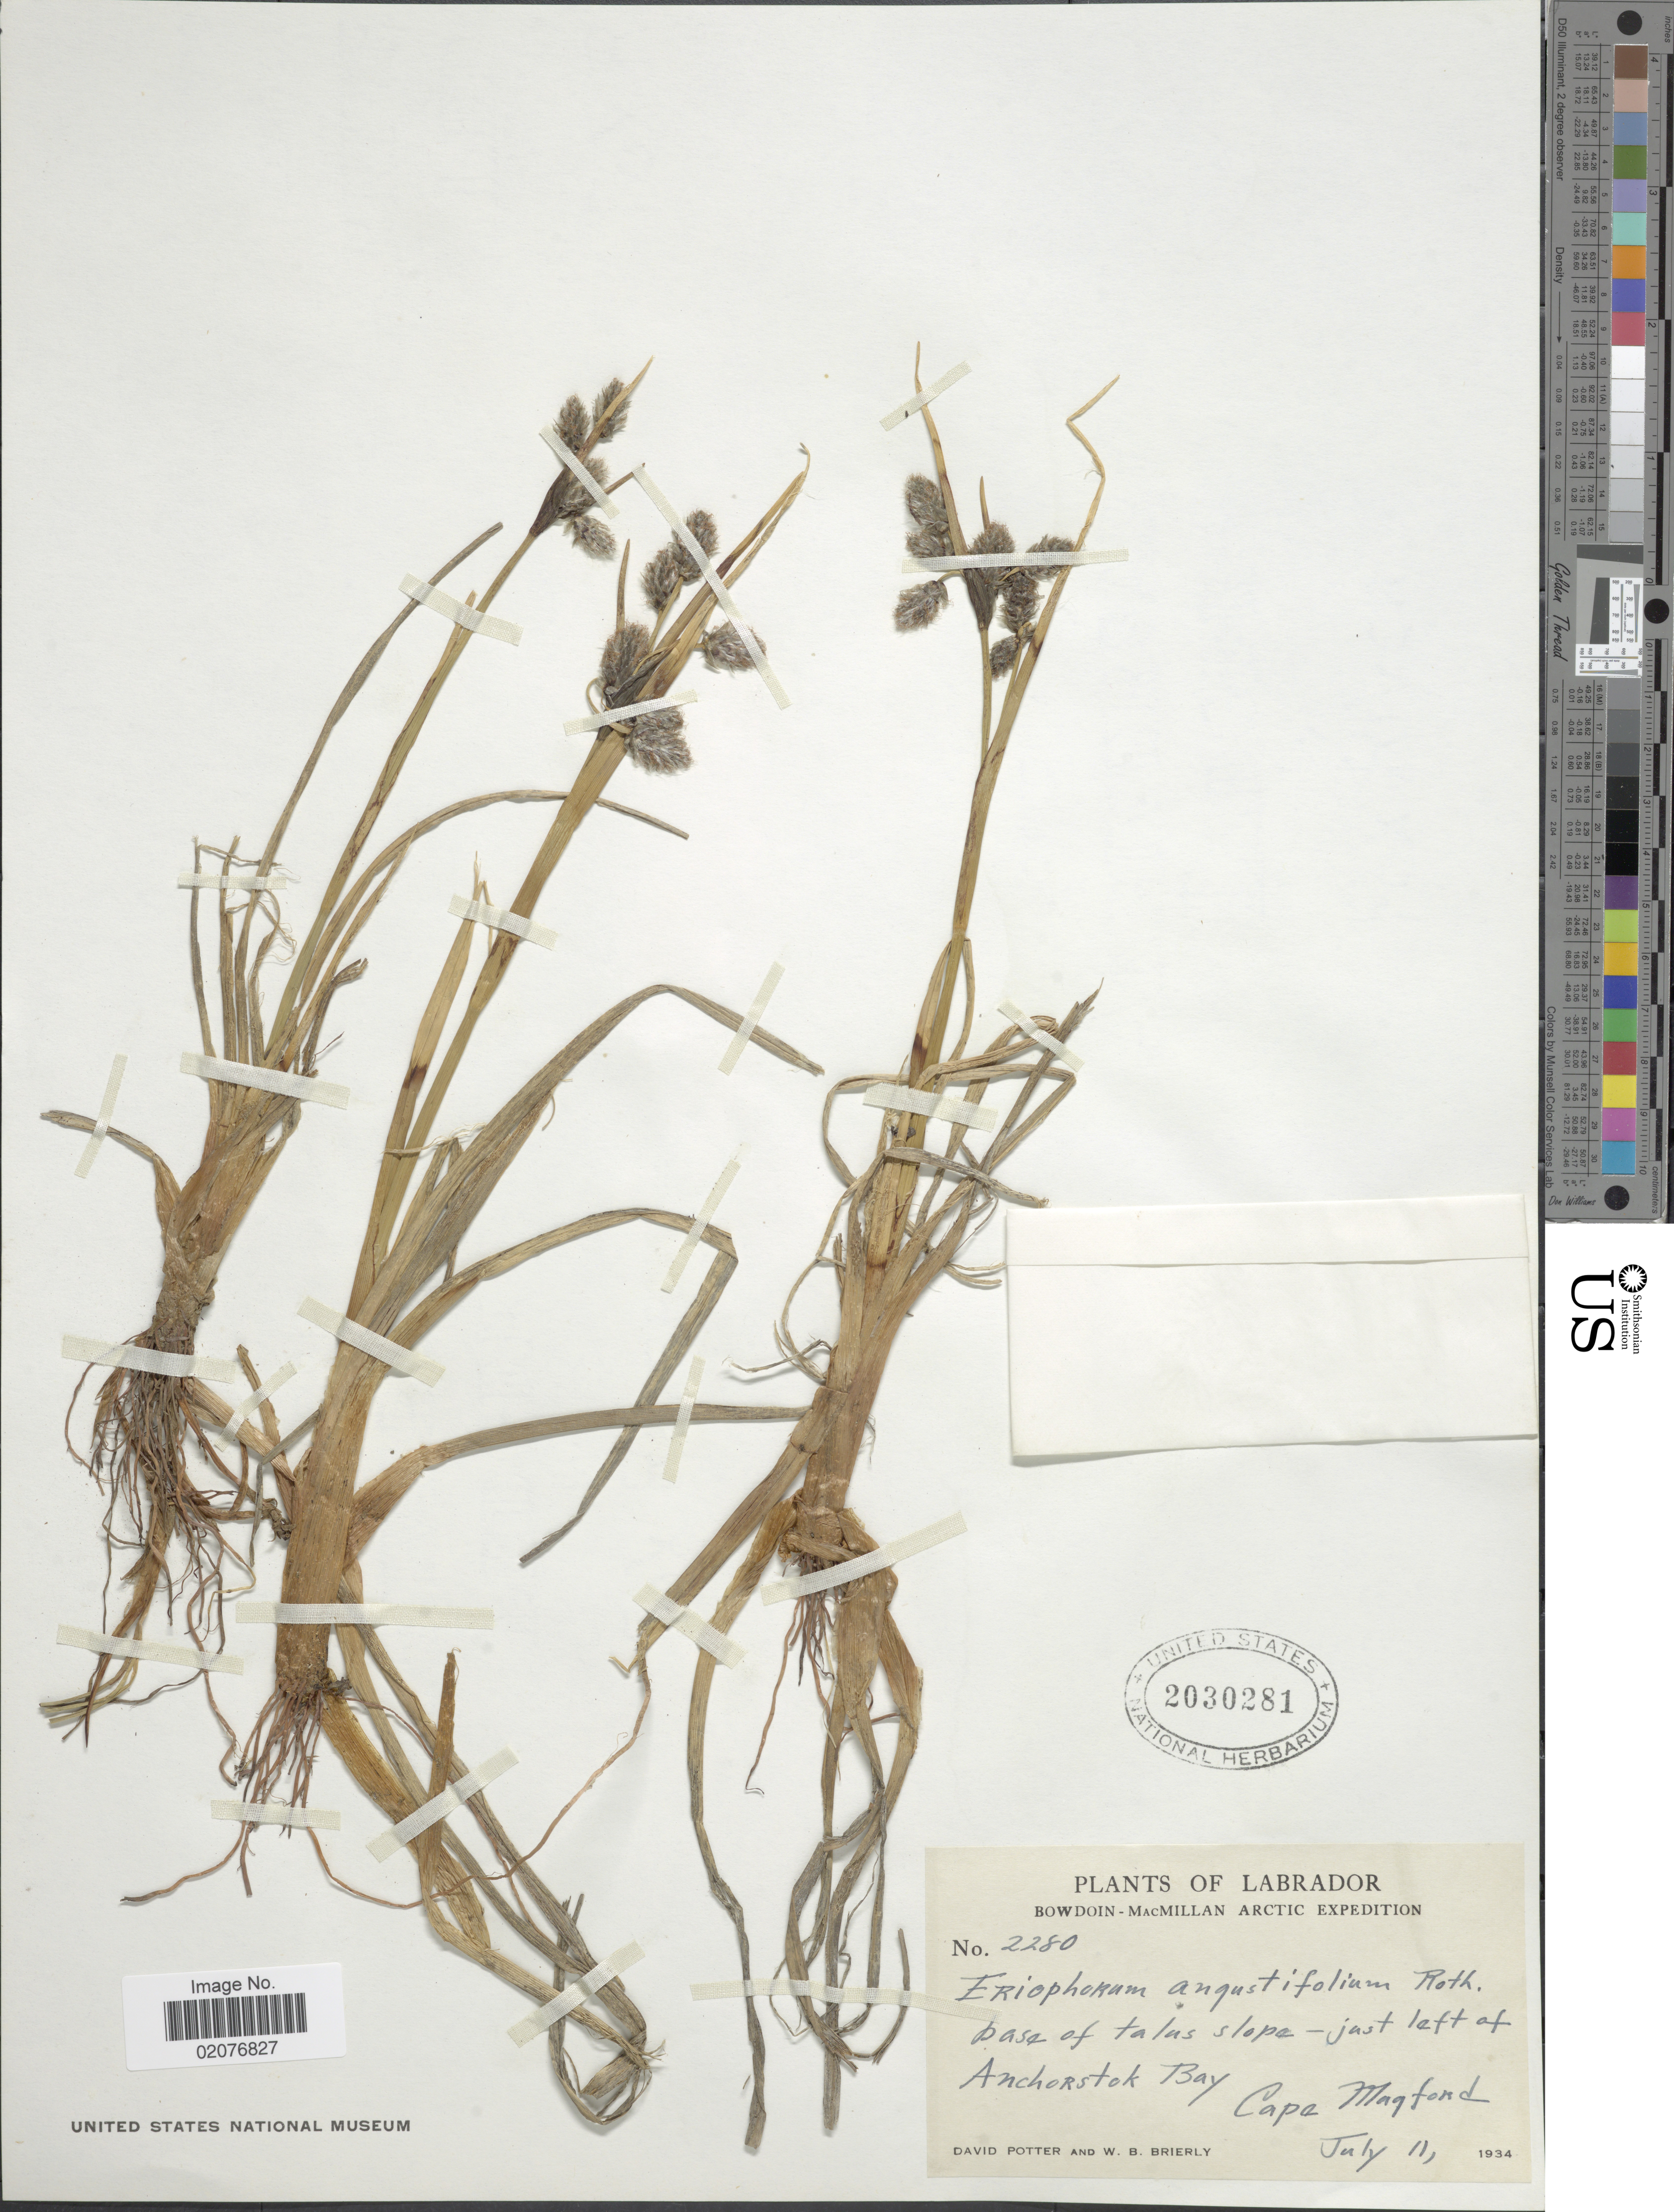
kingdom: Plantae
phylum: Tracheophyta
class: Liliopsida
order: Poales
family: Cyperaceae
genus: Eriophorum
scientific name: Eriophorum angustifolium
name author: Honck.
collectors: D. Potter & W. Brierly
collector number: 2280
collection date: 1934-07-11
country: Canada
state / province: Newfoundland and Labrador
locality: Labrador, Bowdoin-MacMillan Arctic, base of talus slope - just left oof Anchorstok Bay, Cape Magford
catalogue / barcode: US 2030281